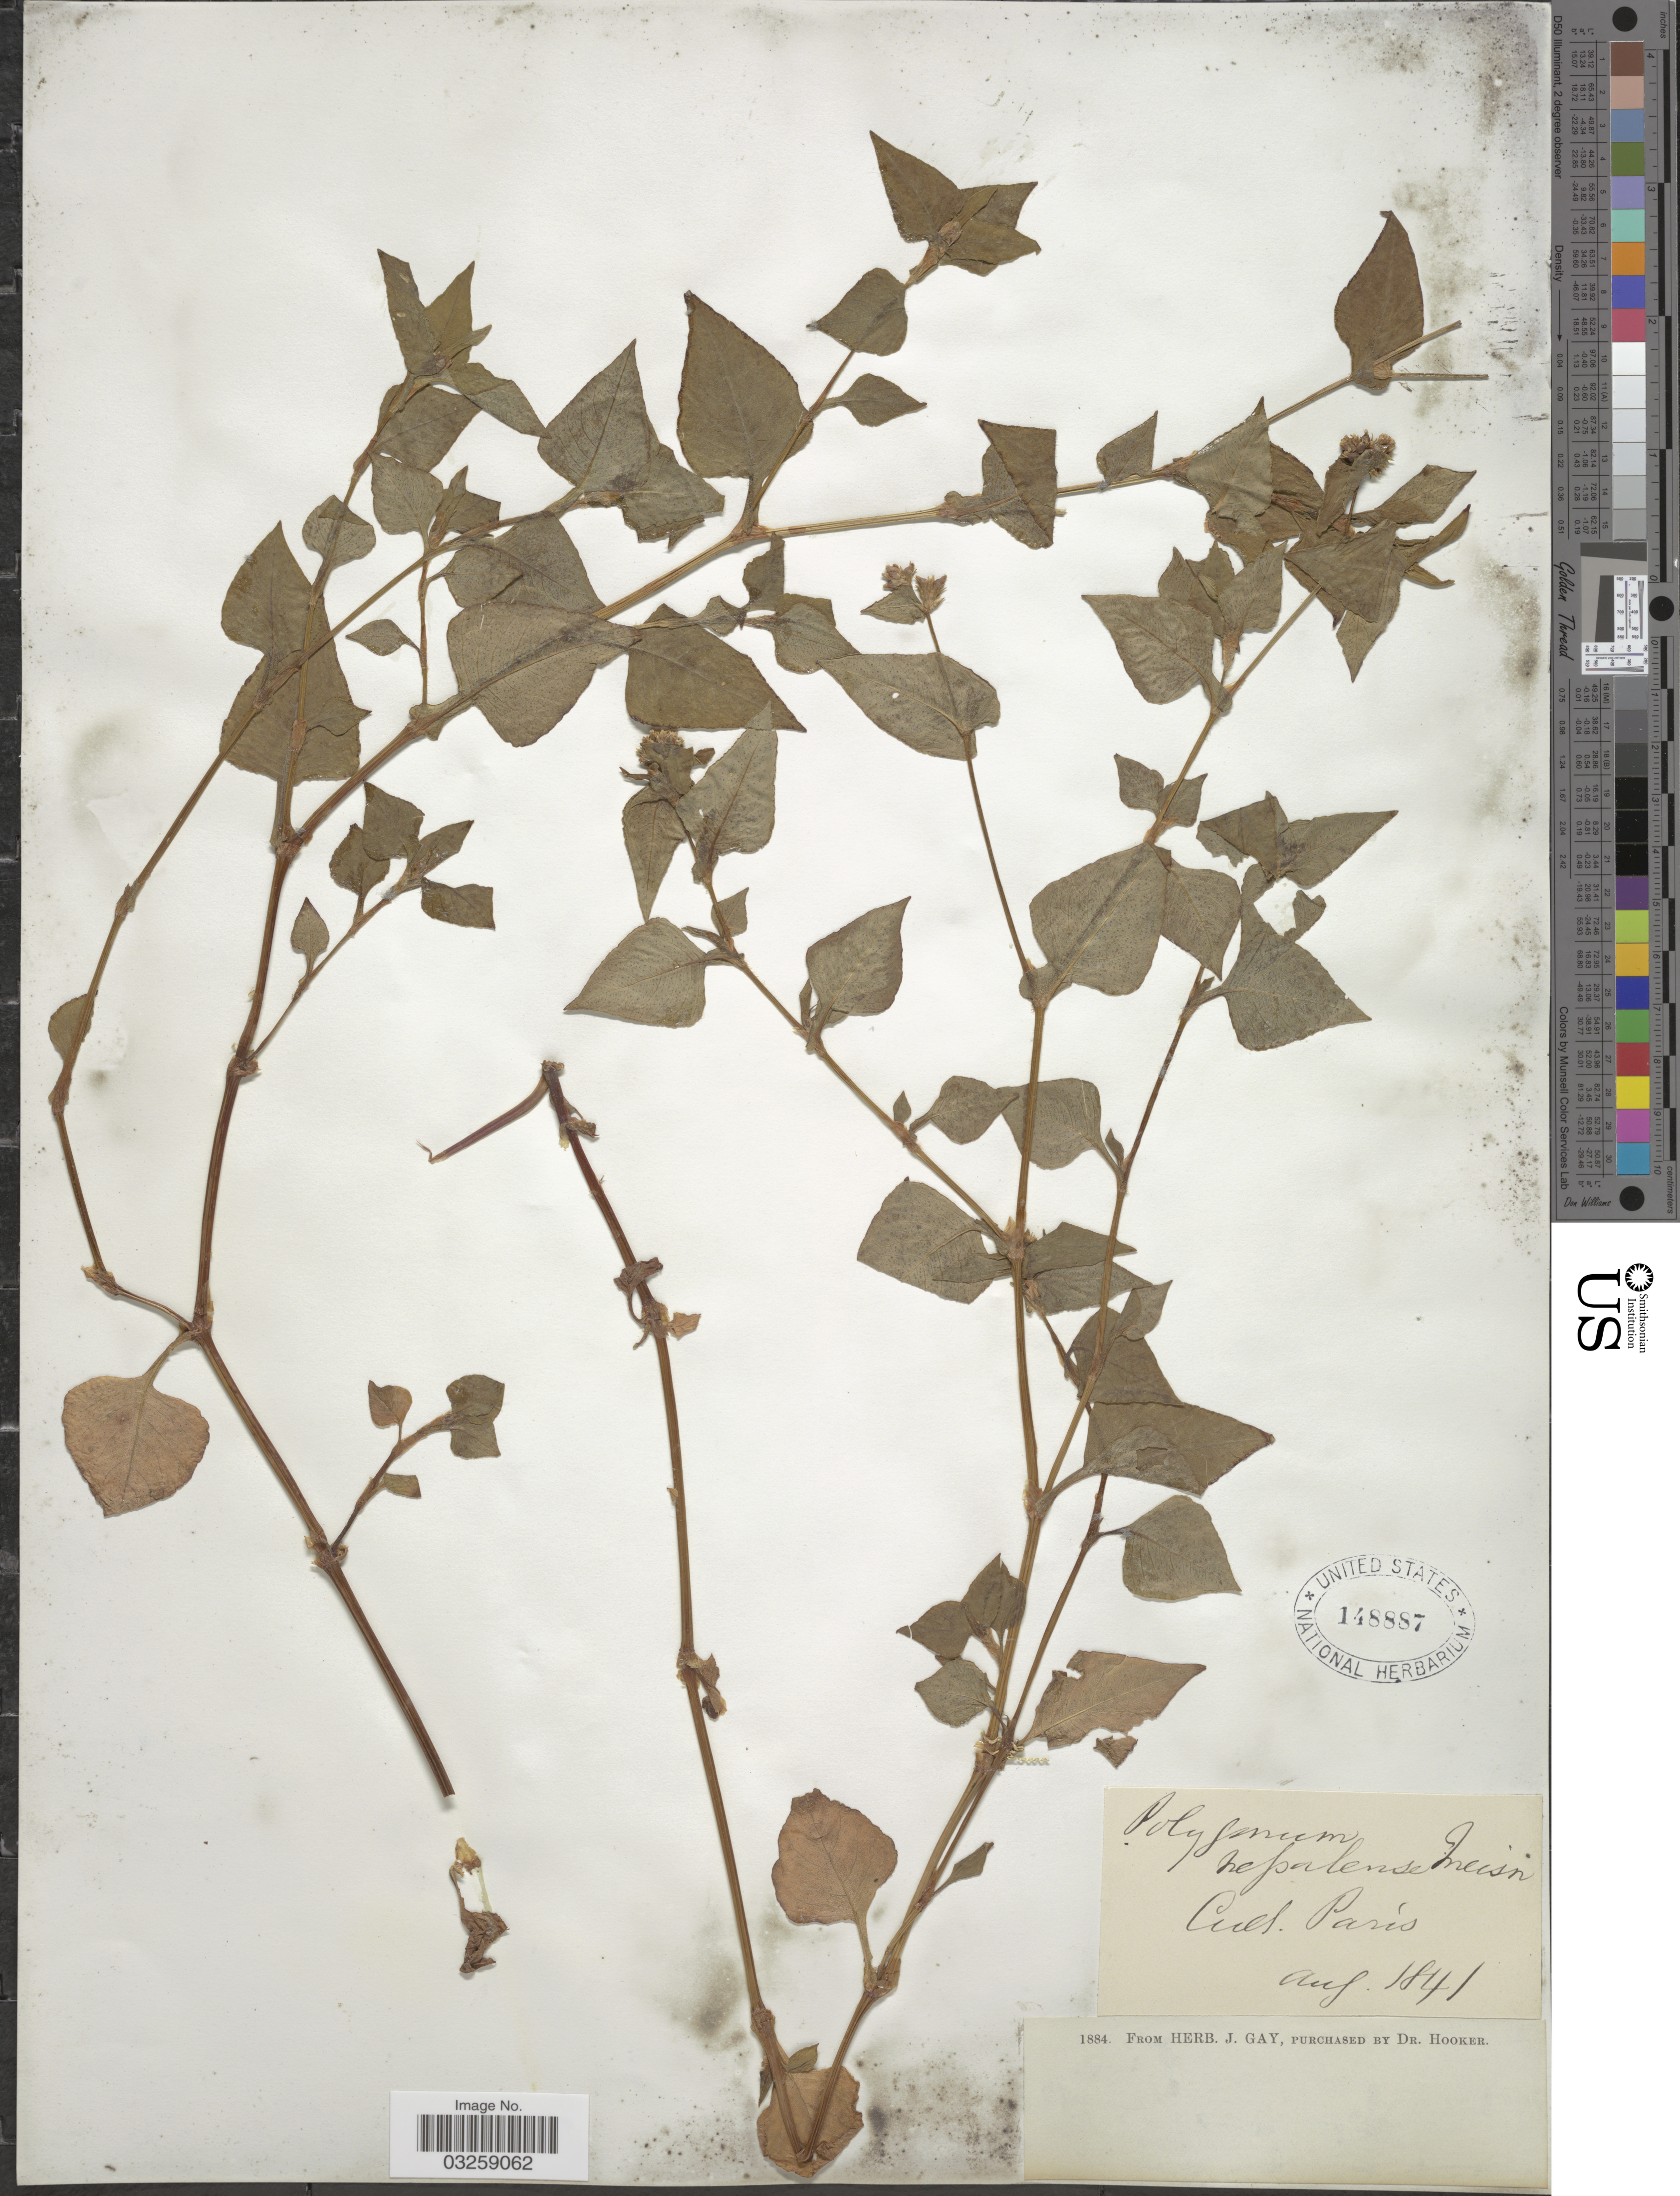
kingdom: Plantae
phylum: Tracheophyta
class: Magnoliopsida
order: Caryophyllales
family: Polygonaceae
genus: Polygonum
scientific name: Polygonum nepalense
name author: Meisn.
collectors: ex herb. J. Gay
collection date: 1841-08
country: France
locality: Paris.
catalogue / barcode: US 148887